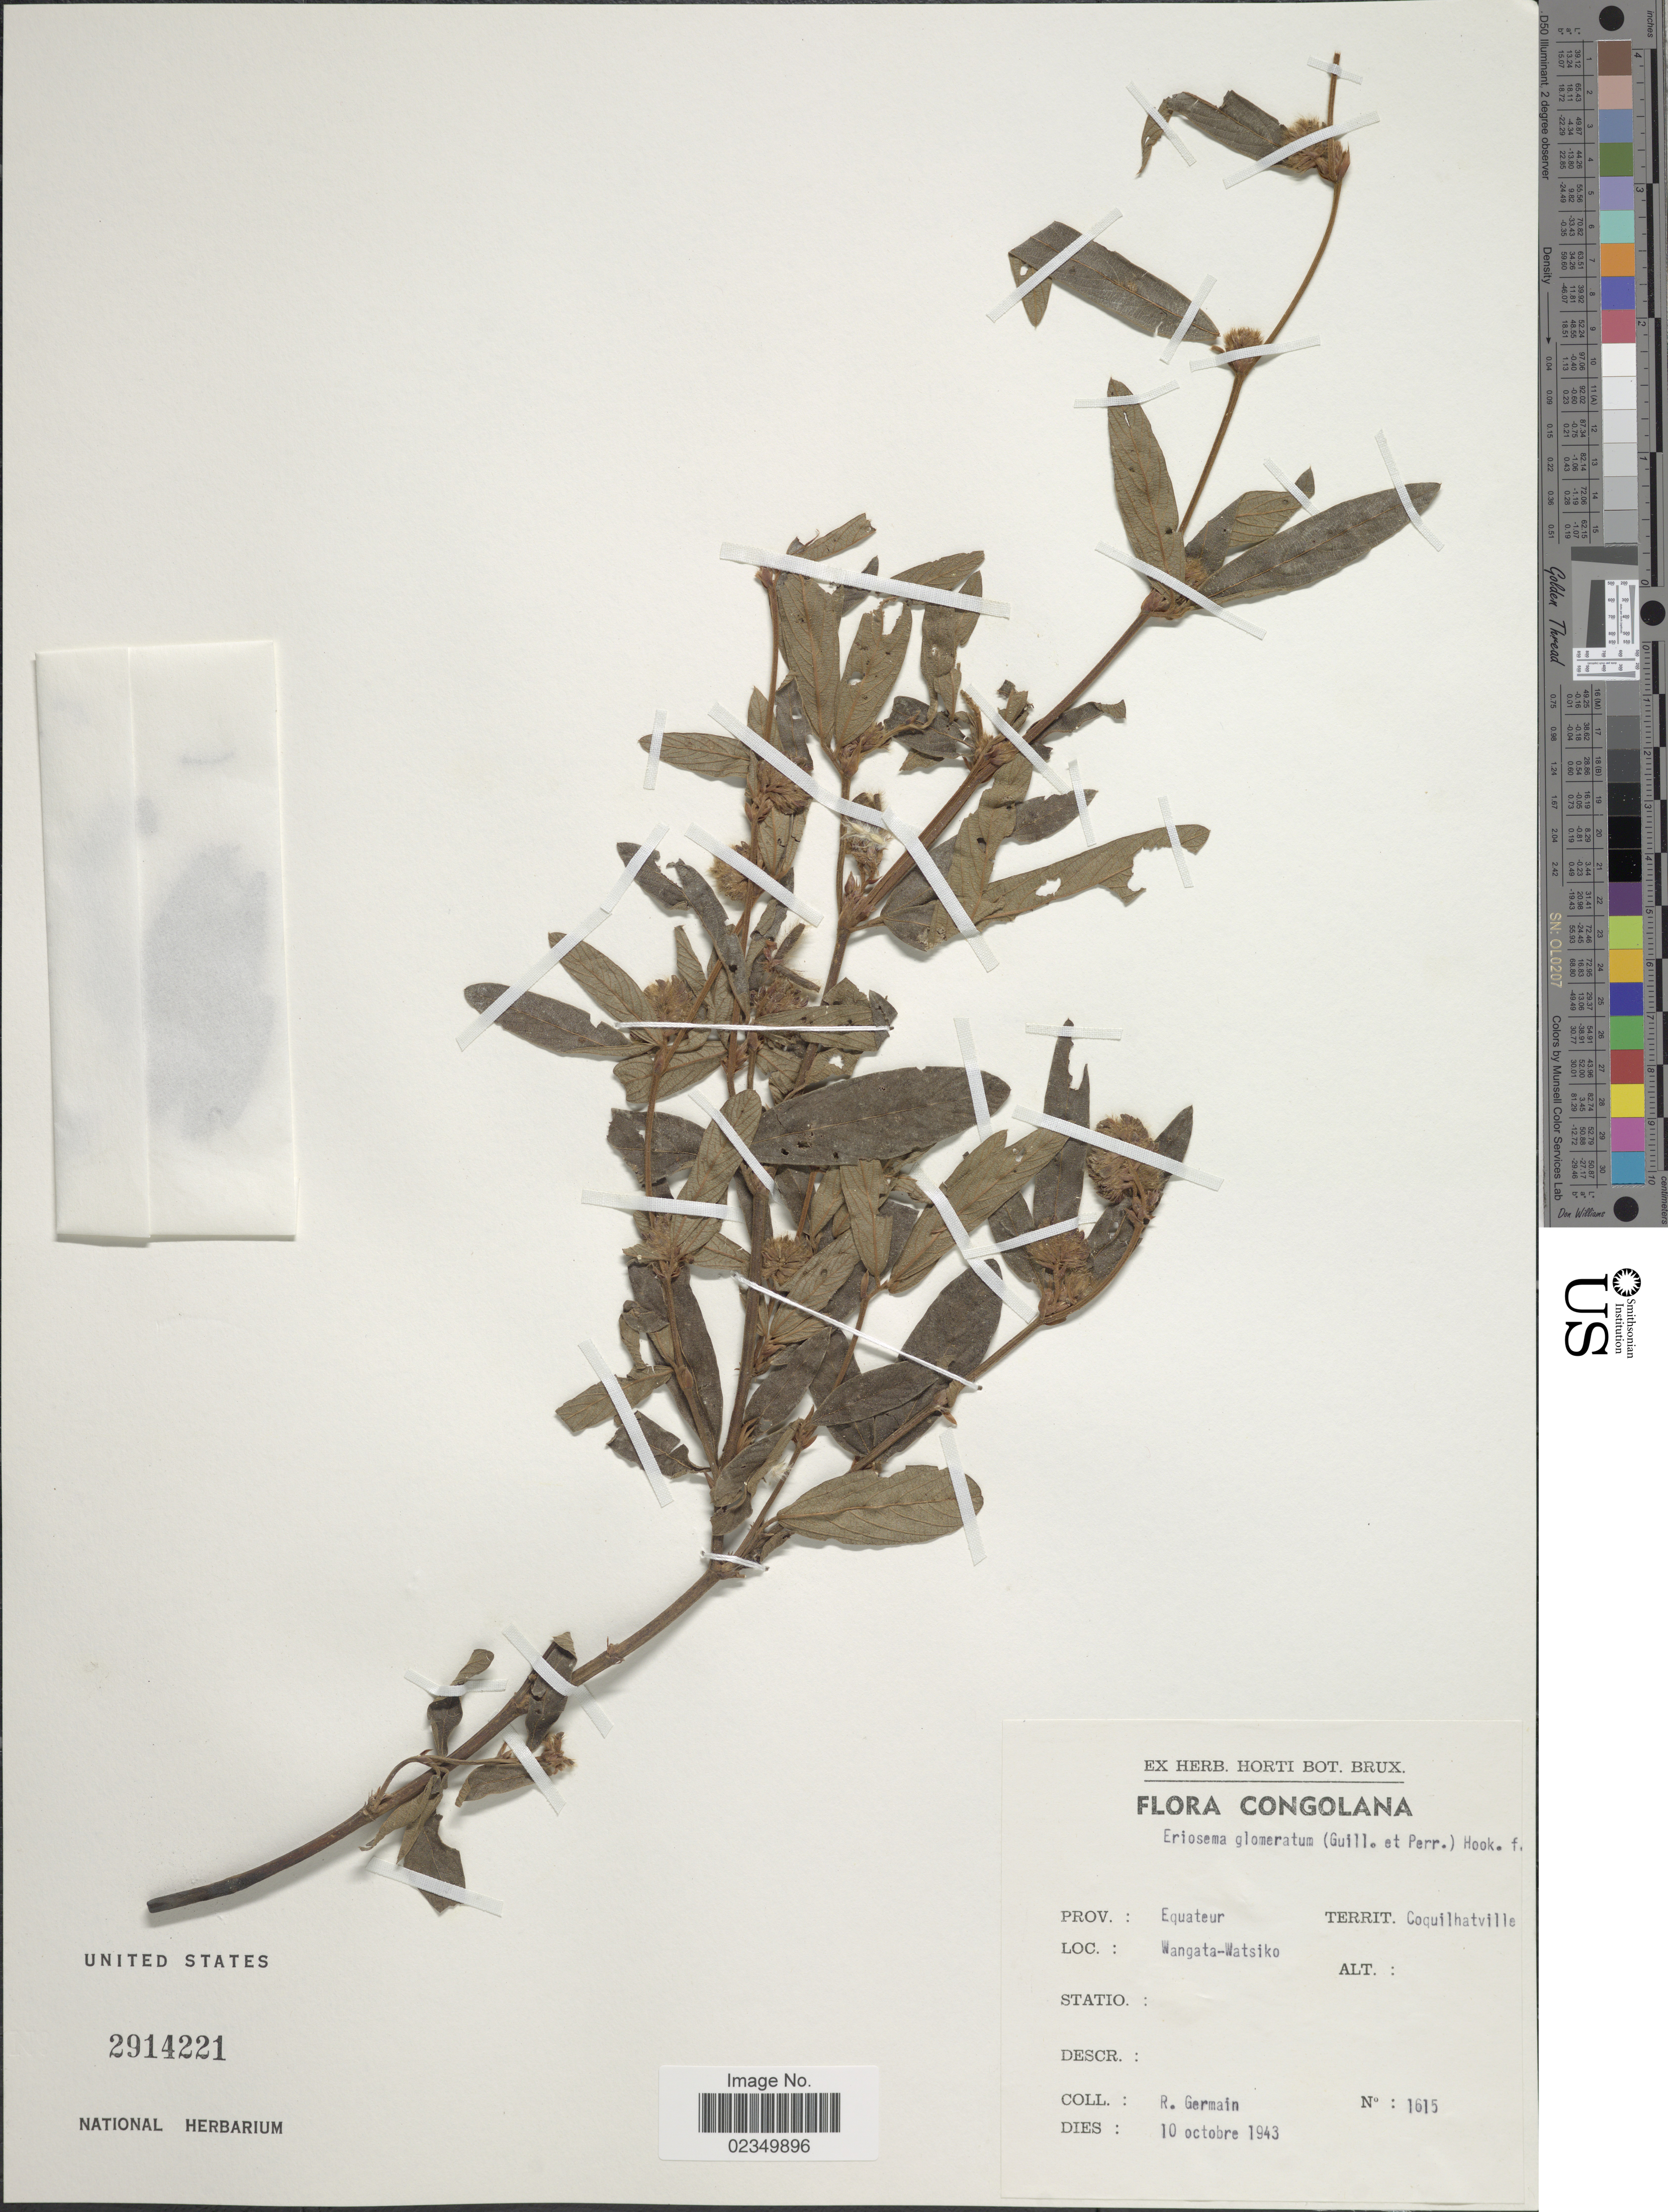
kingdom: Plantae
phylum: Tracheophyta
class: Magnoliopsida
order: Fabales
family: Fabaceae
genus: Eriosema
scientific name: Eriosema glomeratum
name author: (Guill. & Perr.) Hook. f.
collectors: R. Germain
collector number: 1615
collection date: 1943-10-10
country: Congo, Democratic Republic of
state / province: Equateur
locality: Territ. Coquilhatville, Wangata-Watsiko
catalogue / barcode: US 2914221